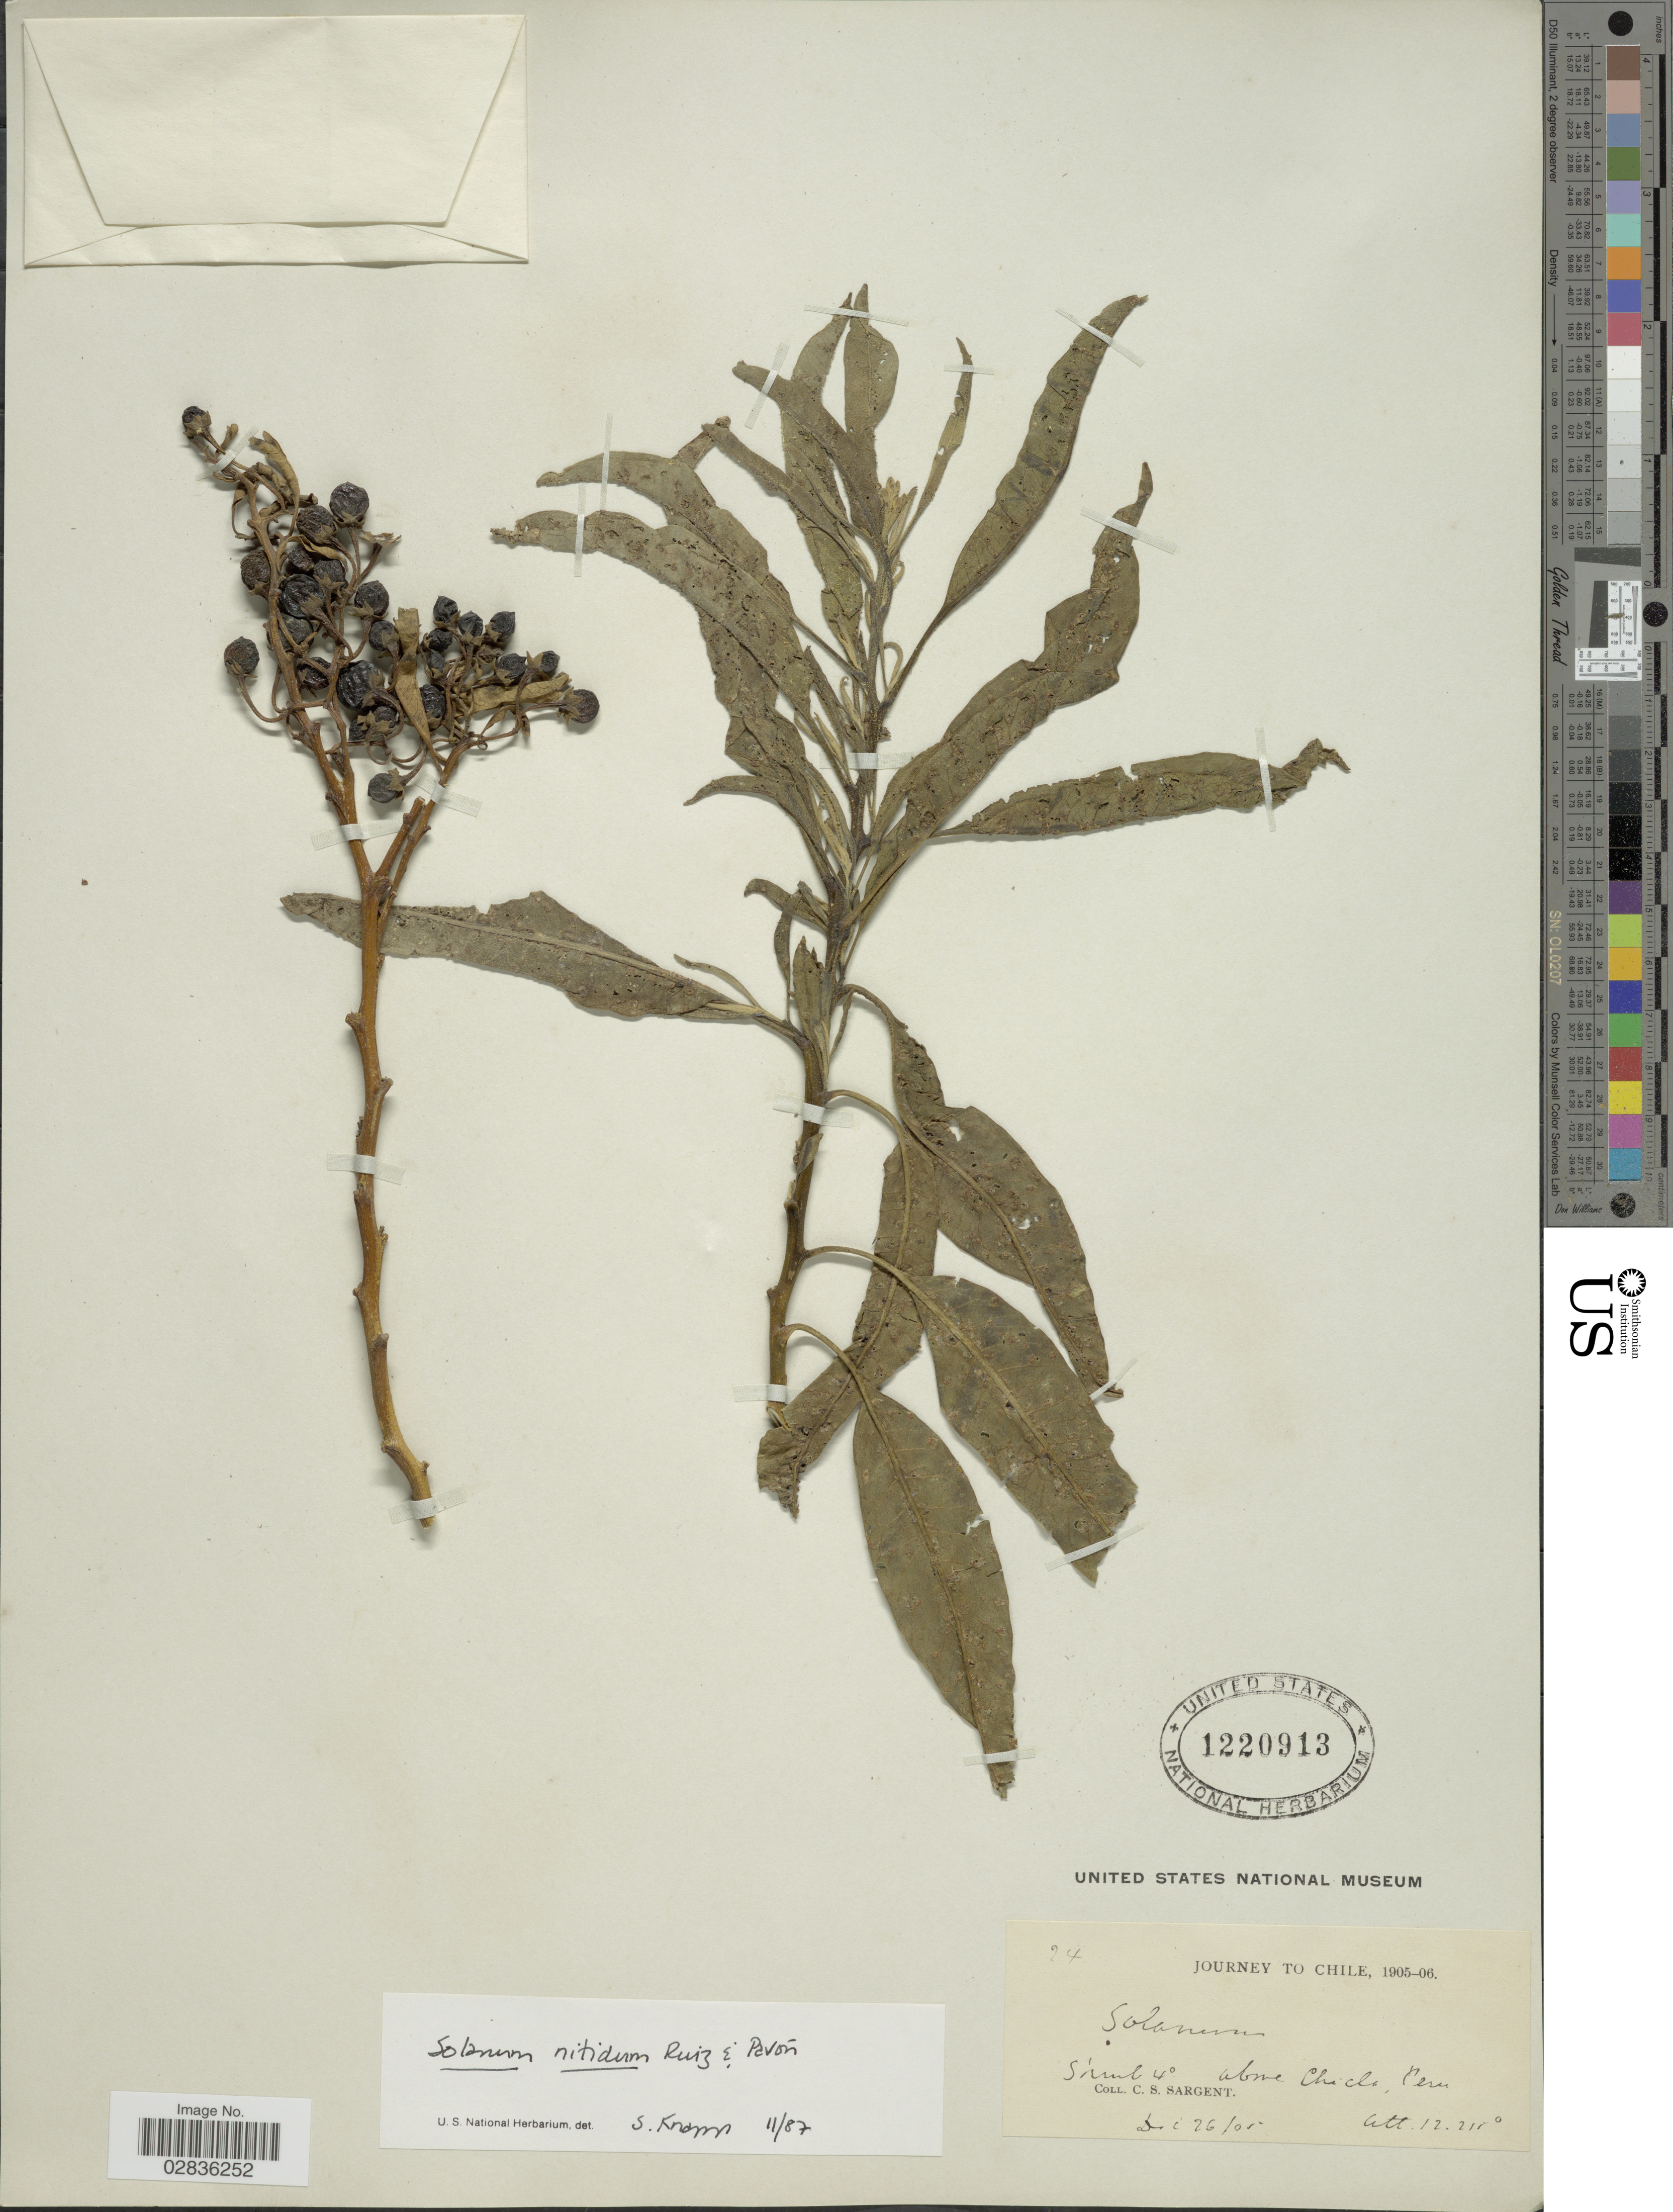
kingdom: Plantae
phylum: Tracheophyta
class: Magnoliopsida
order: Solanales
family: Solanaceae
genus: Solanum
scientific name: Solanum nitidum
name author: Ruiz & Pav.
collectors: C. S. Sargent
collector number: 24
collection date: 1905-12-26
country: Peru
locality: Sirul 4° above Chicla.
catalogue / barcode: US 1220913